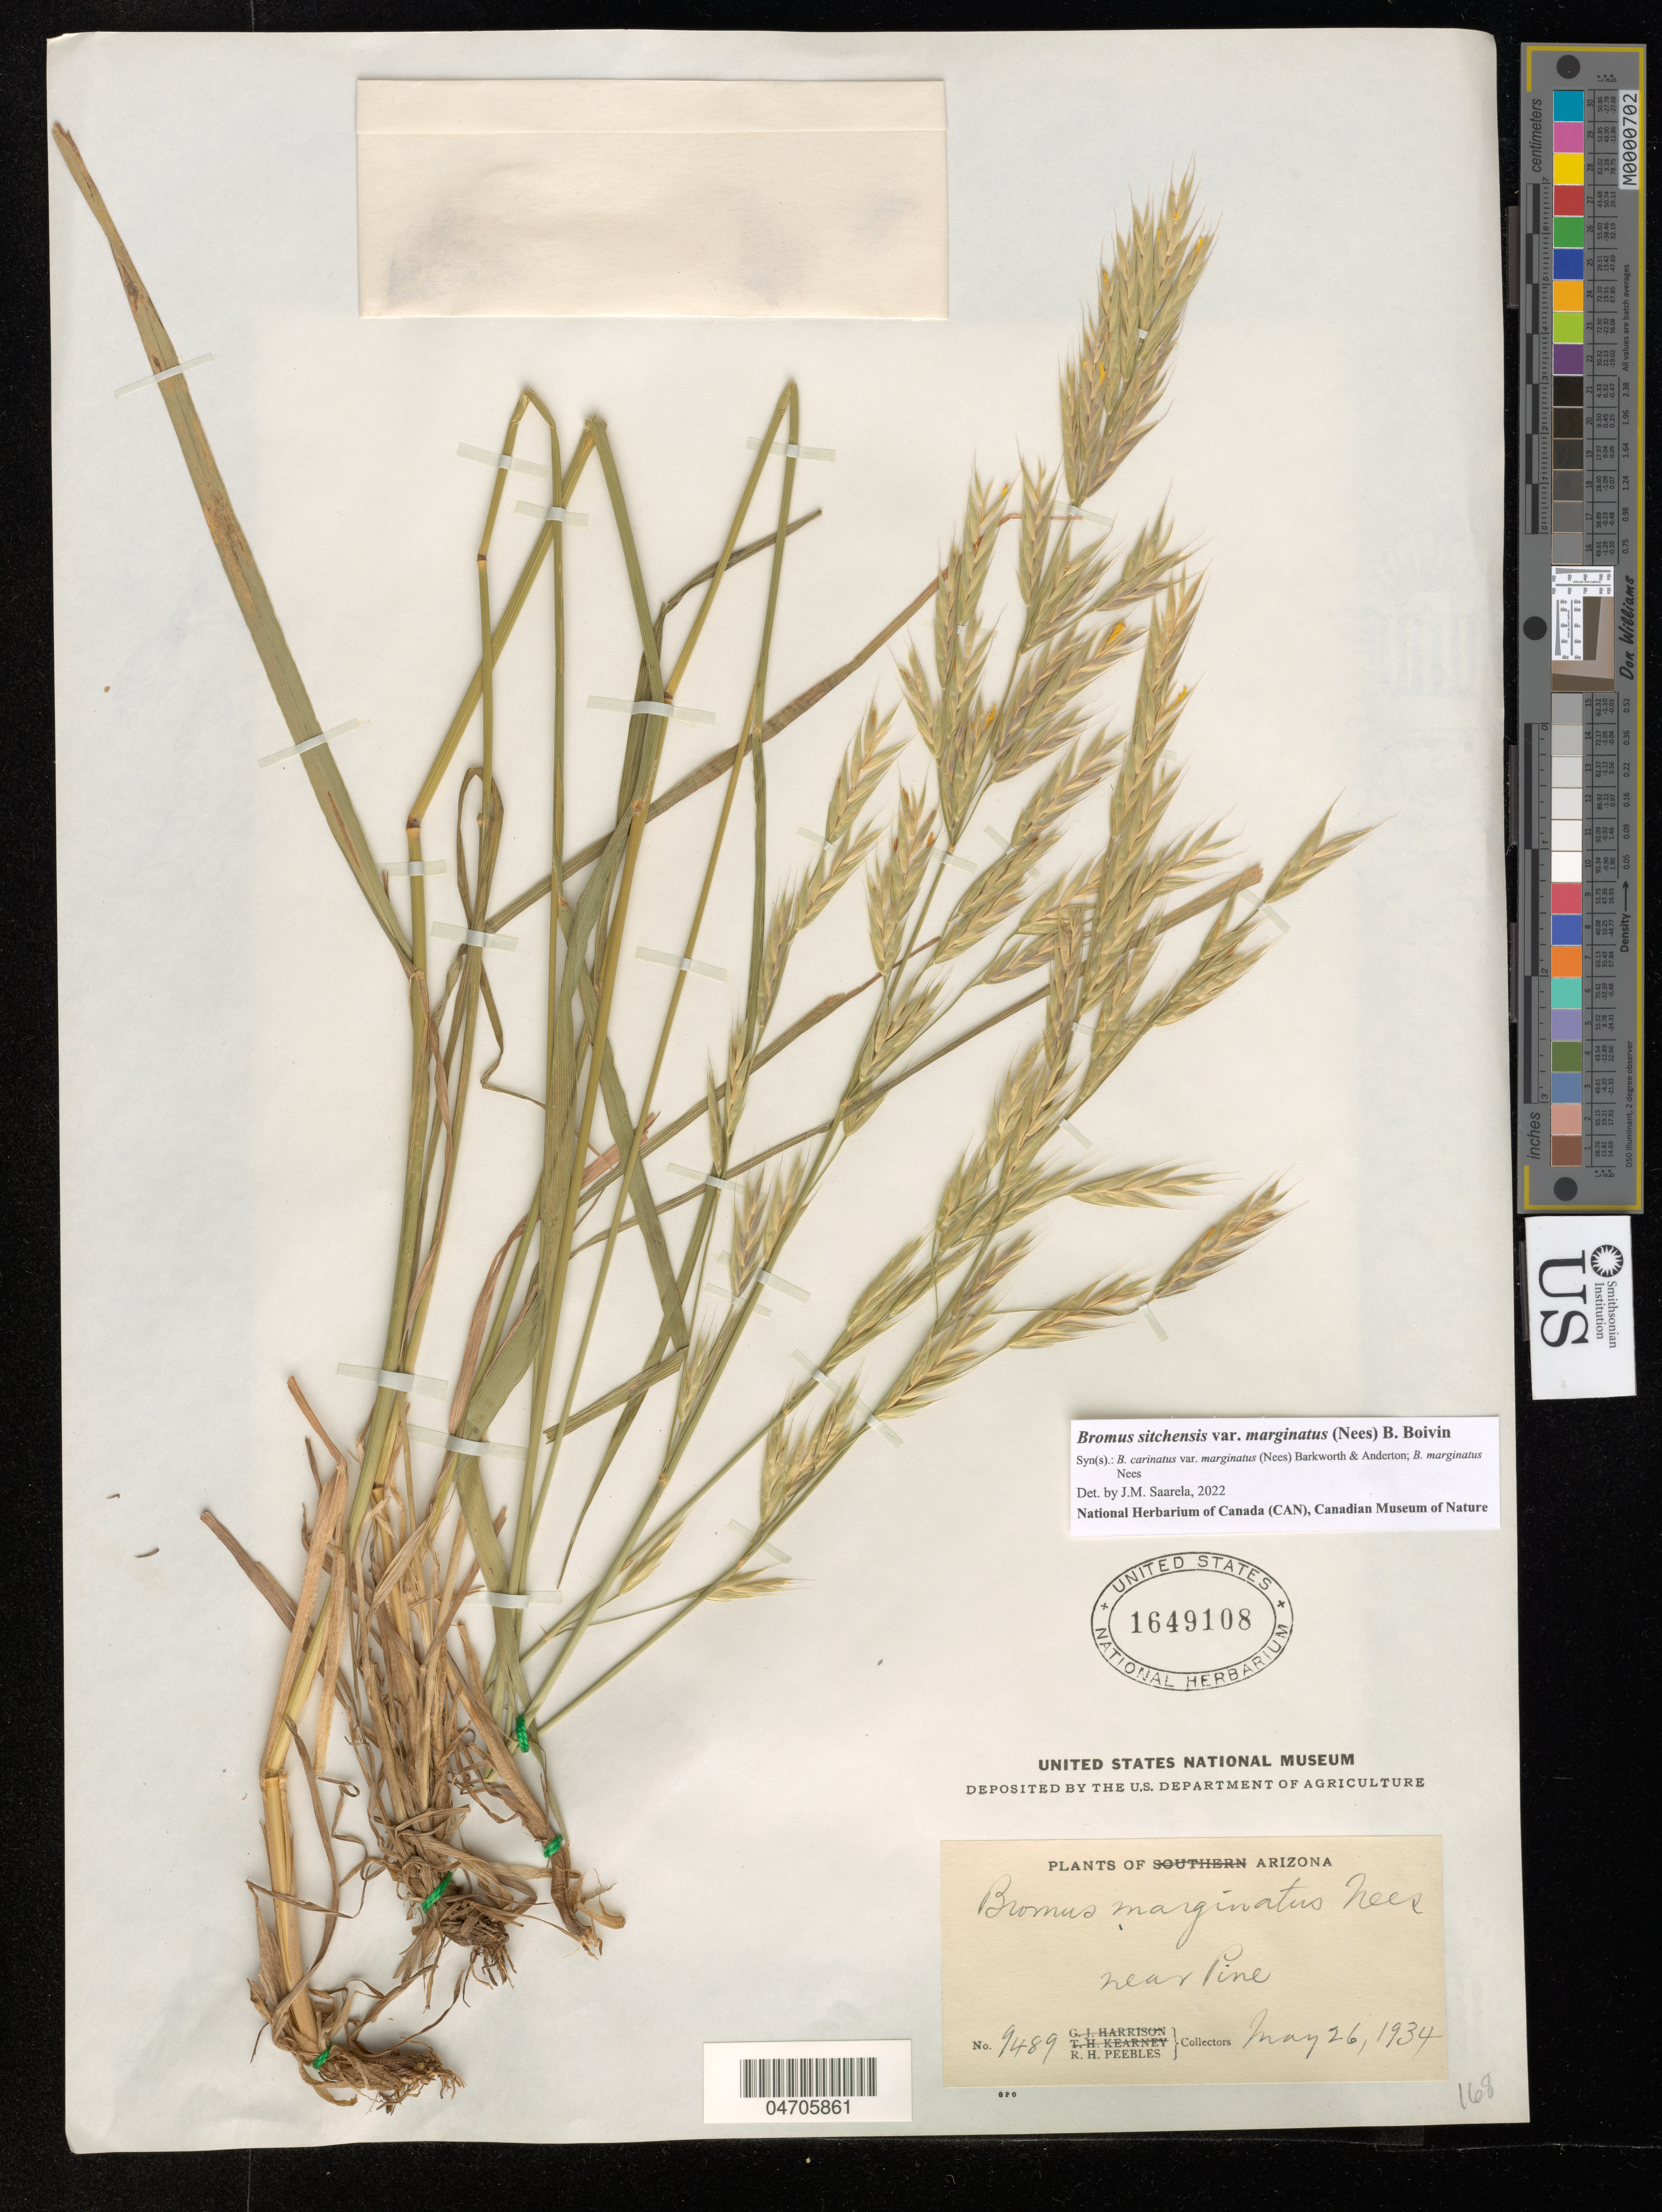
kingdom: Plantae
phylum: Tracheophyta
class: Liliopsida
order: Poales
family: Poaceae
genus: Bromus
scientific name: Bromus carinatus var. marginatus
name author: (Nees ex Steud.) Barkworth & Anderton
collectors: R. H. Peebles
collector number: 9489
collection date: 1934-05-26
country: United States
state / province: Arizona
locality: Near Pine.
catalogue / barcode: US 1649108